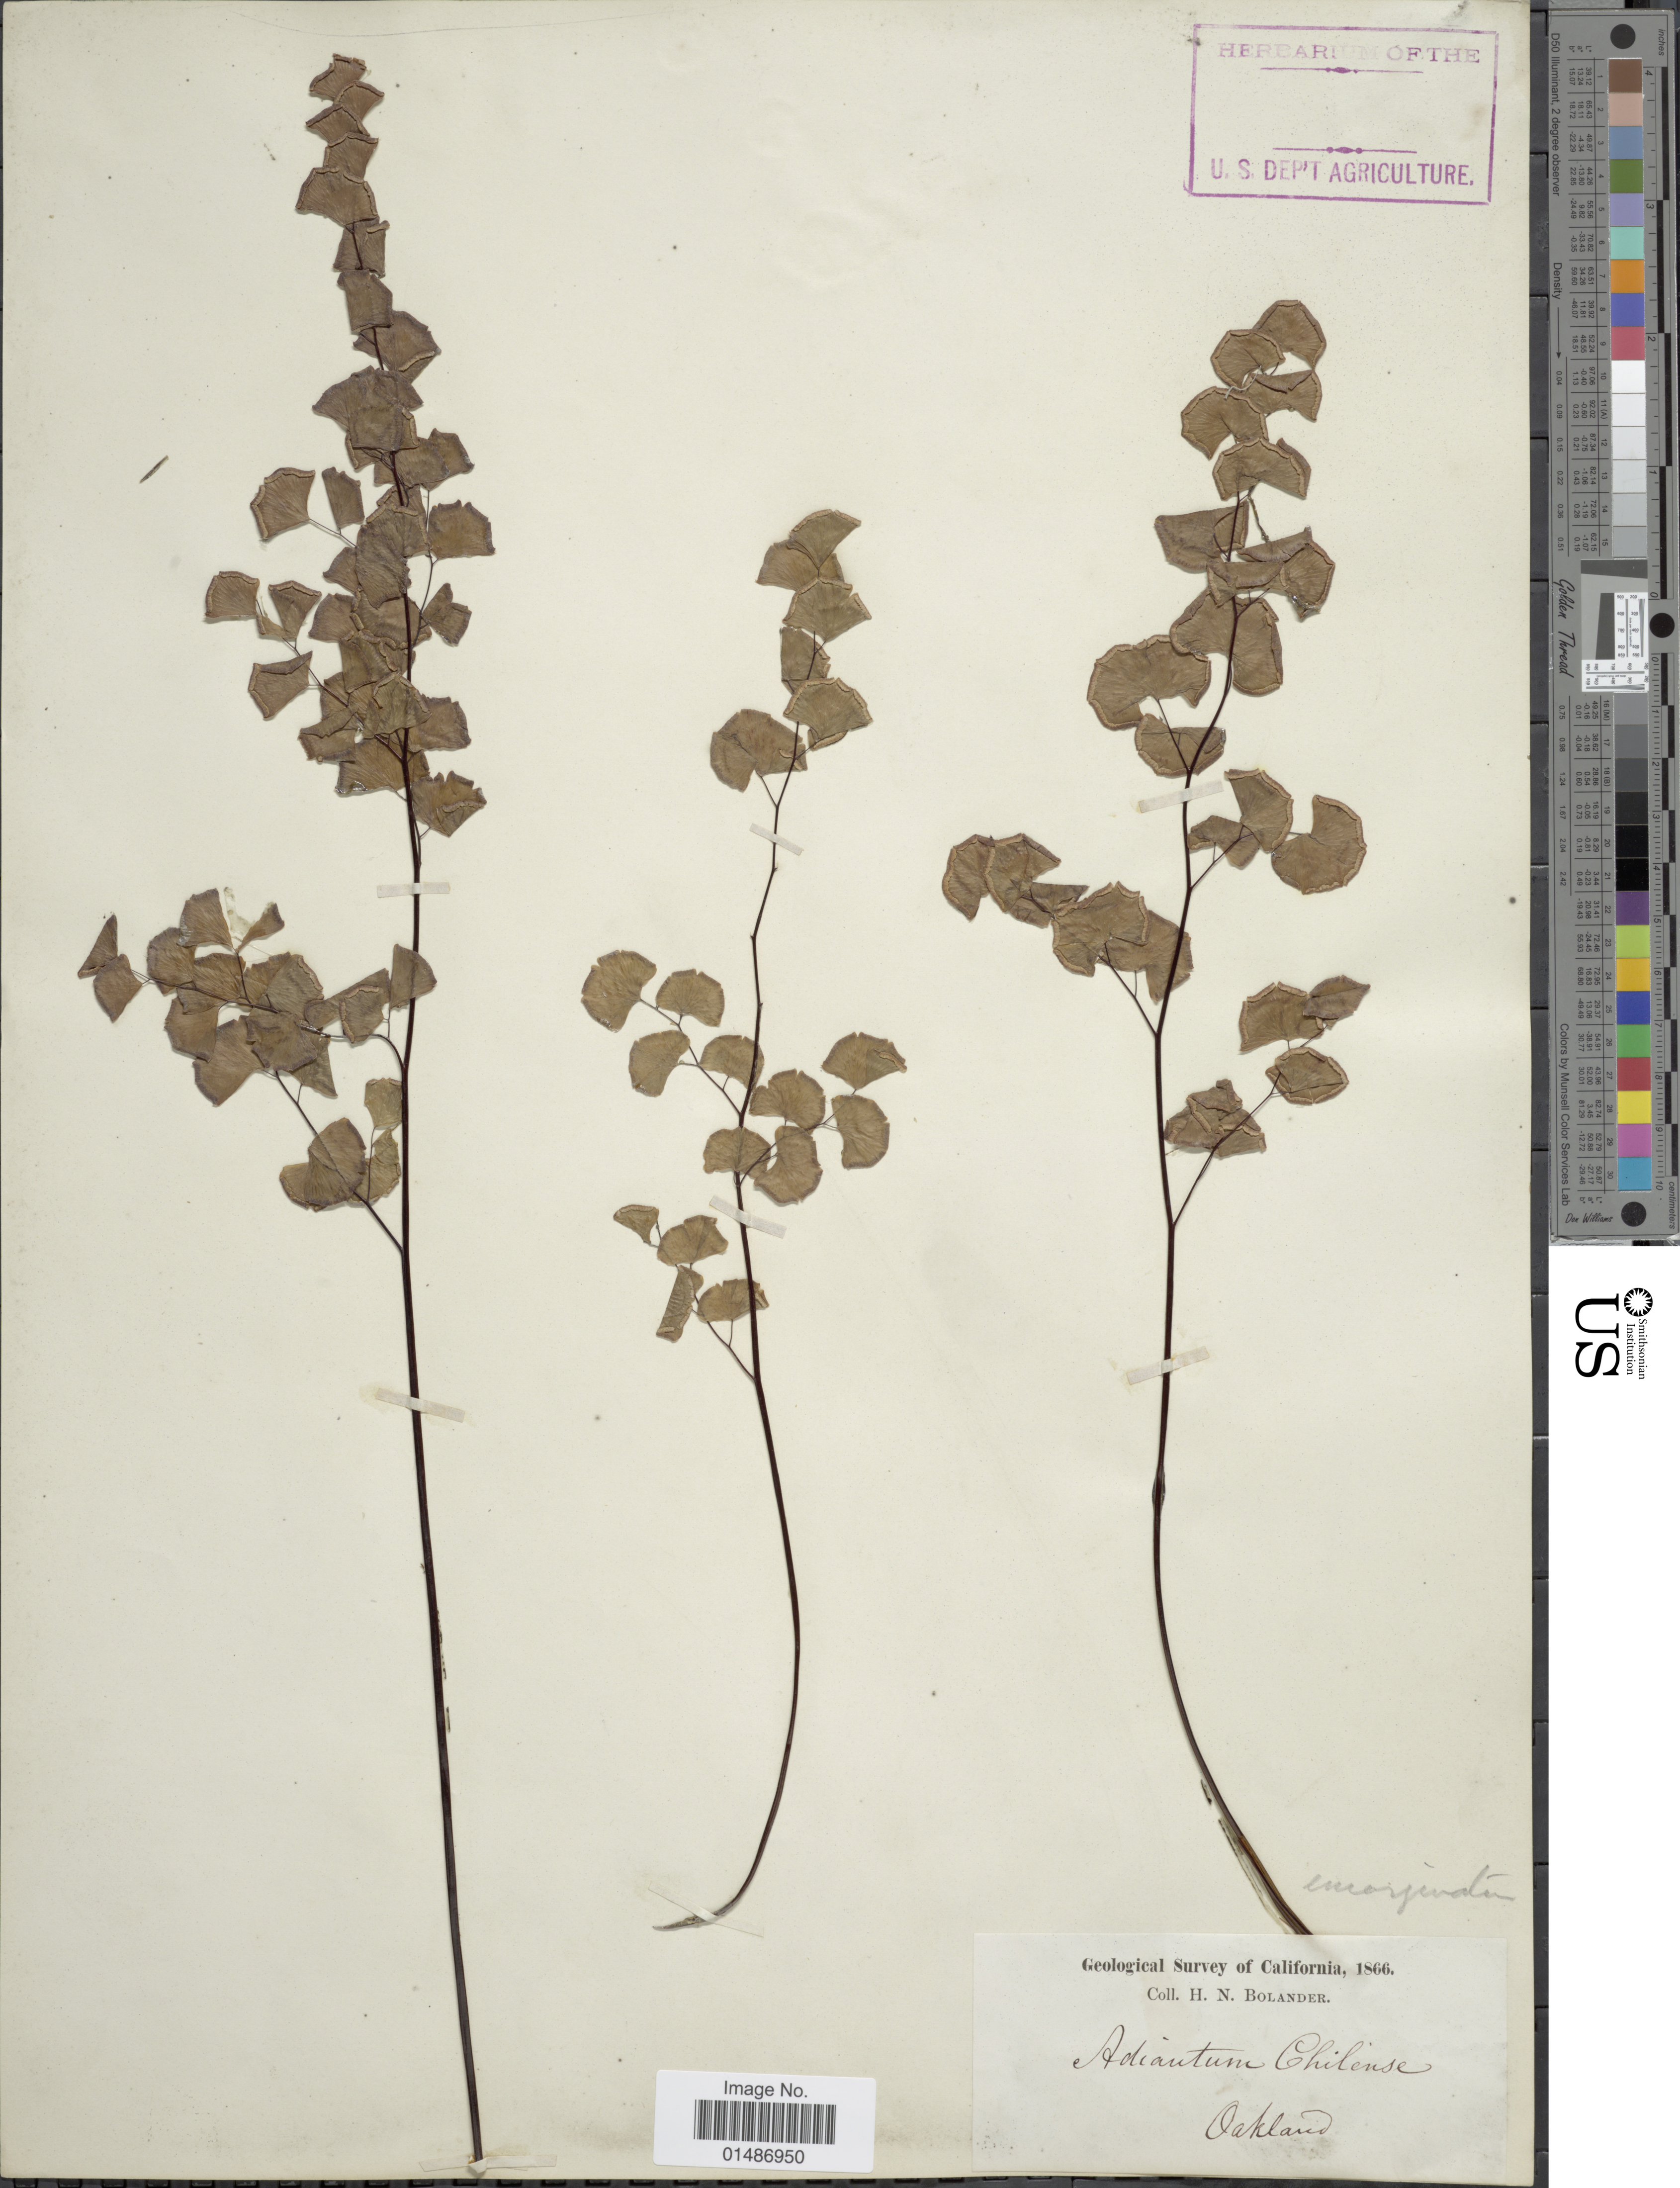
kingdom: Plantae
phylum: Tracheophyta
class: Polypodiopsida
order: Polypodiales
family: Pteridaceae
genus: Adiantum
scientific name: Adiantum jordanii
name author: C.H. Mull.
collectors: H. Bolander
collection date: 1866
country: United States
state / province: California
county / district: Alameda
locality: Oakland.